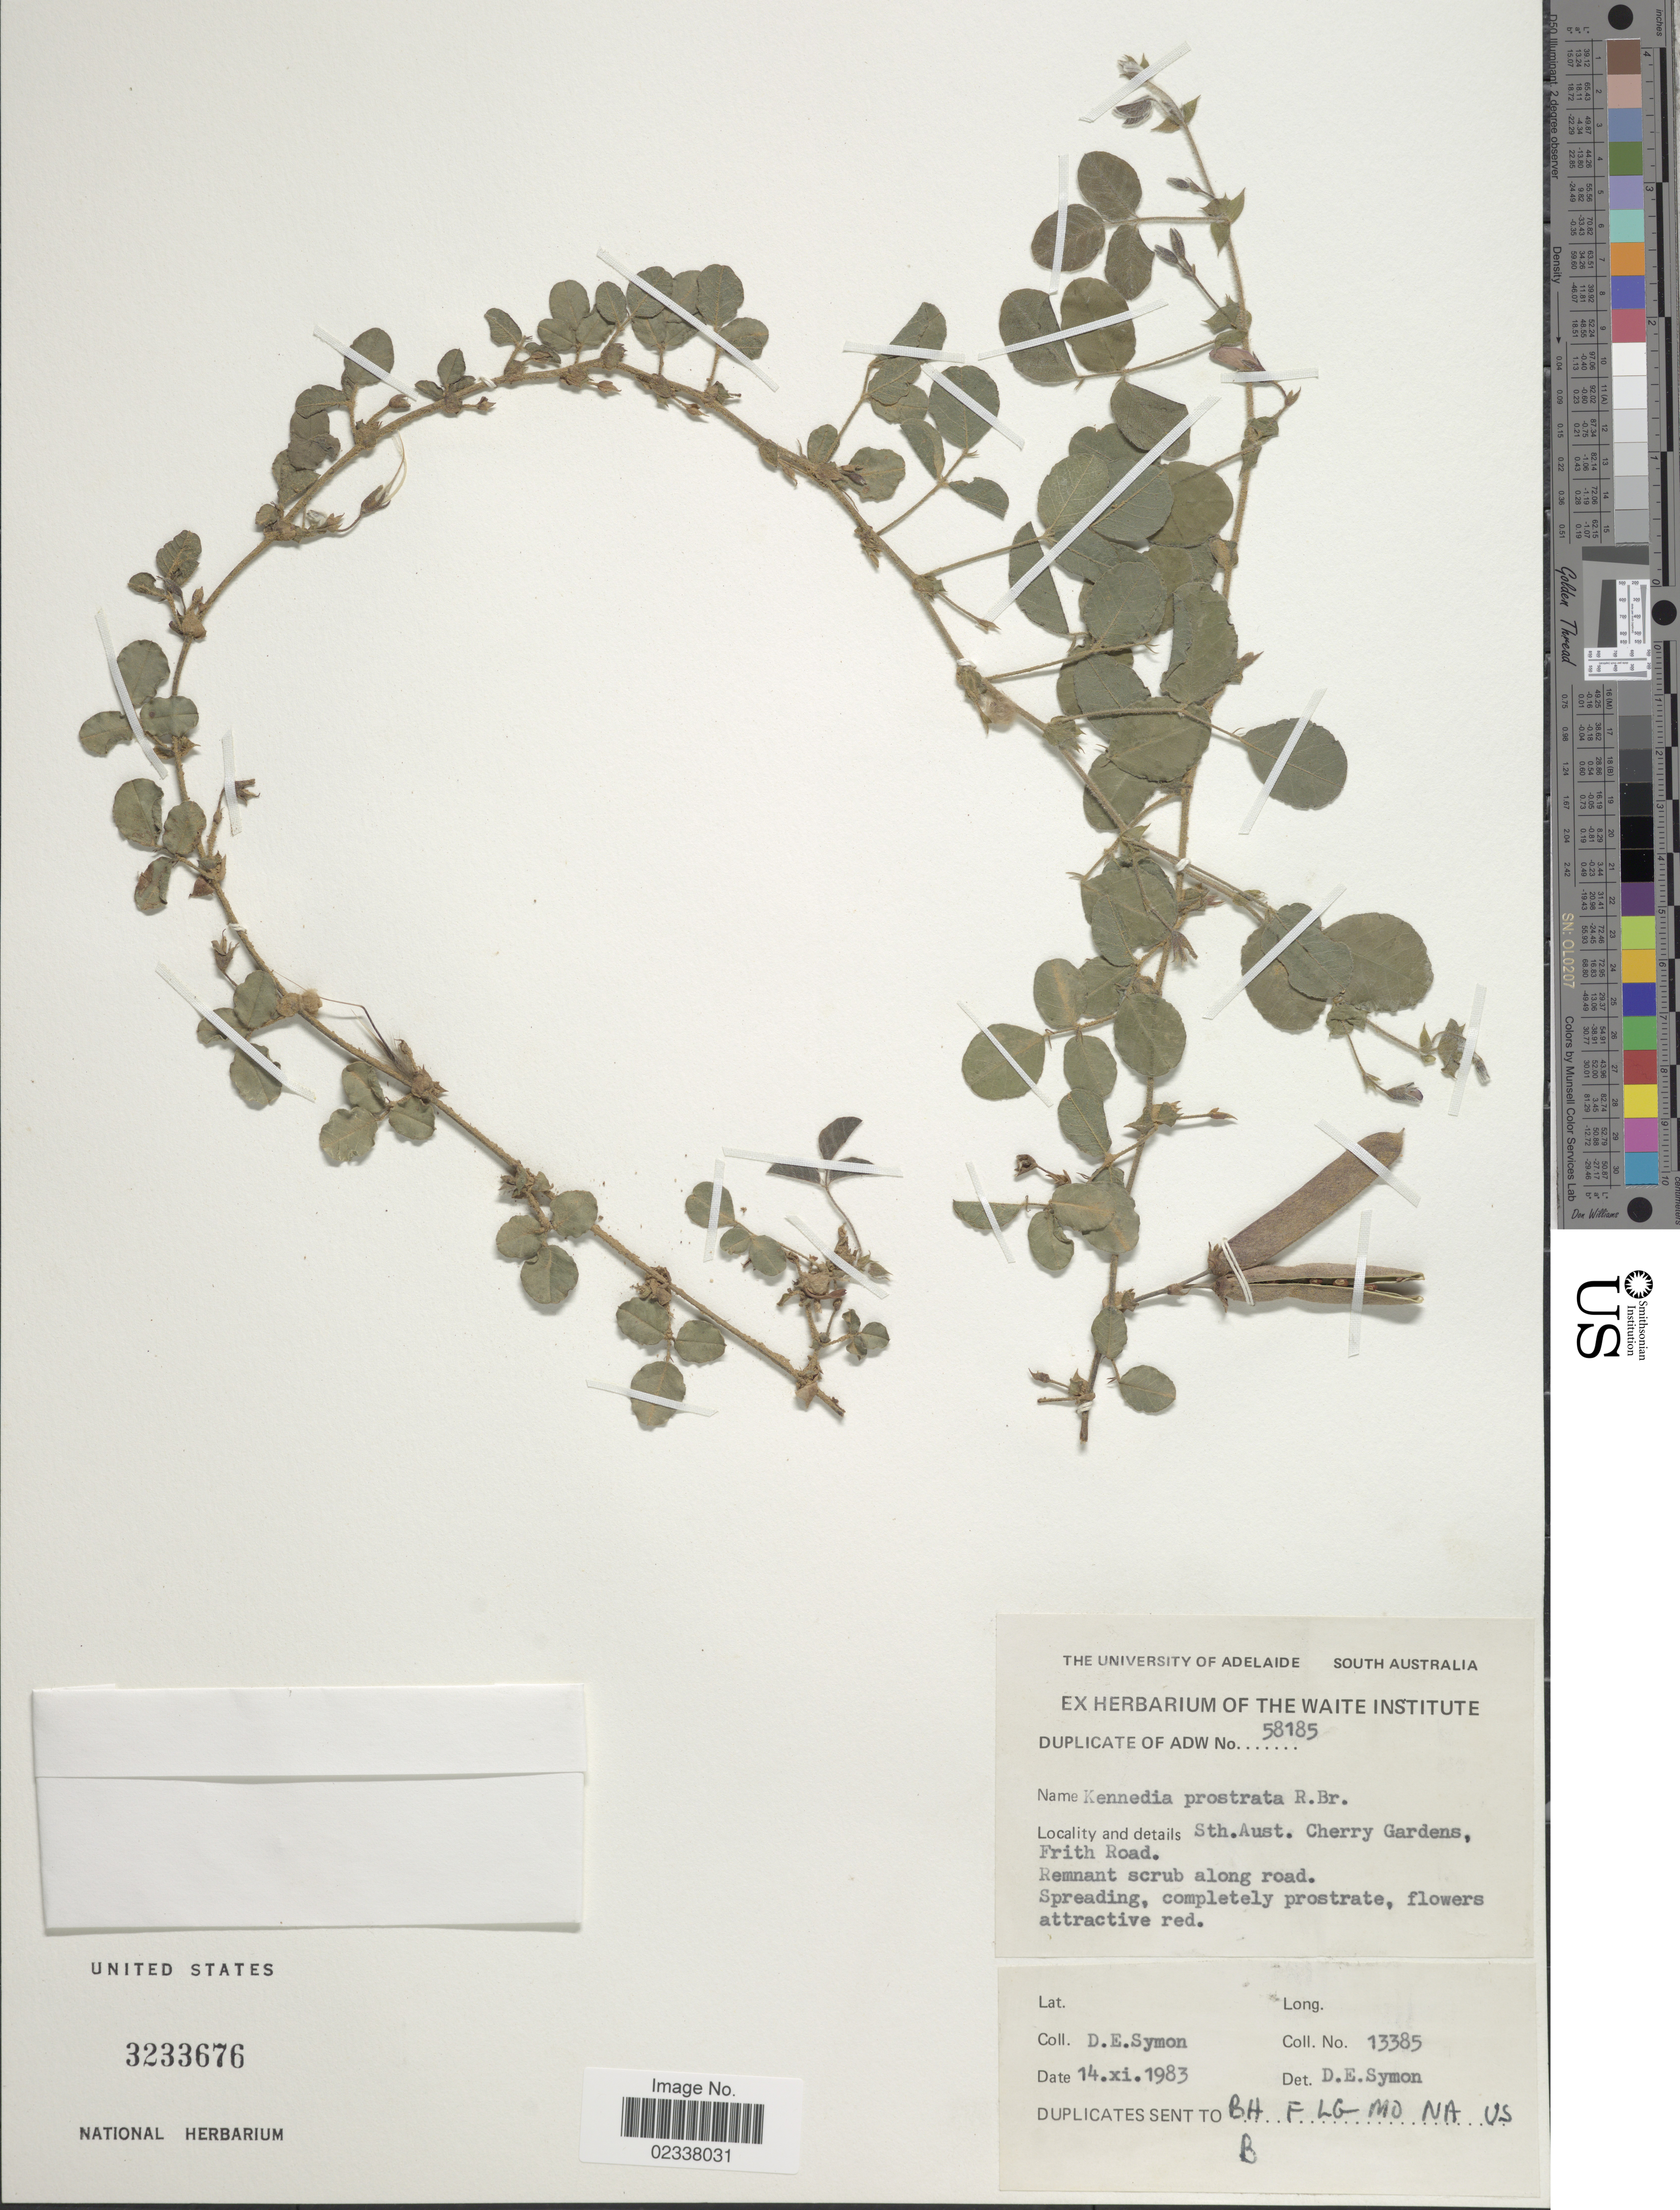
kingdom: Plantae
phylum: Tracheophyta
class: Magnoliopsida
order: Fabales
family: Fabaceae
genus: Kennedia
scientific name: Kennedia prostrata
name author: R. Br.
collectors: D. Symon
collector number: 13385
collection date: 1983-11-14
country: Australia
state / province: South Australia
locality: Cherry Gardens, Frith Road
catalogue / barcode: US 3233676